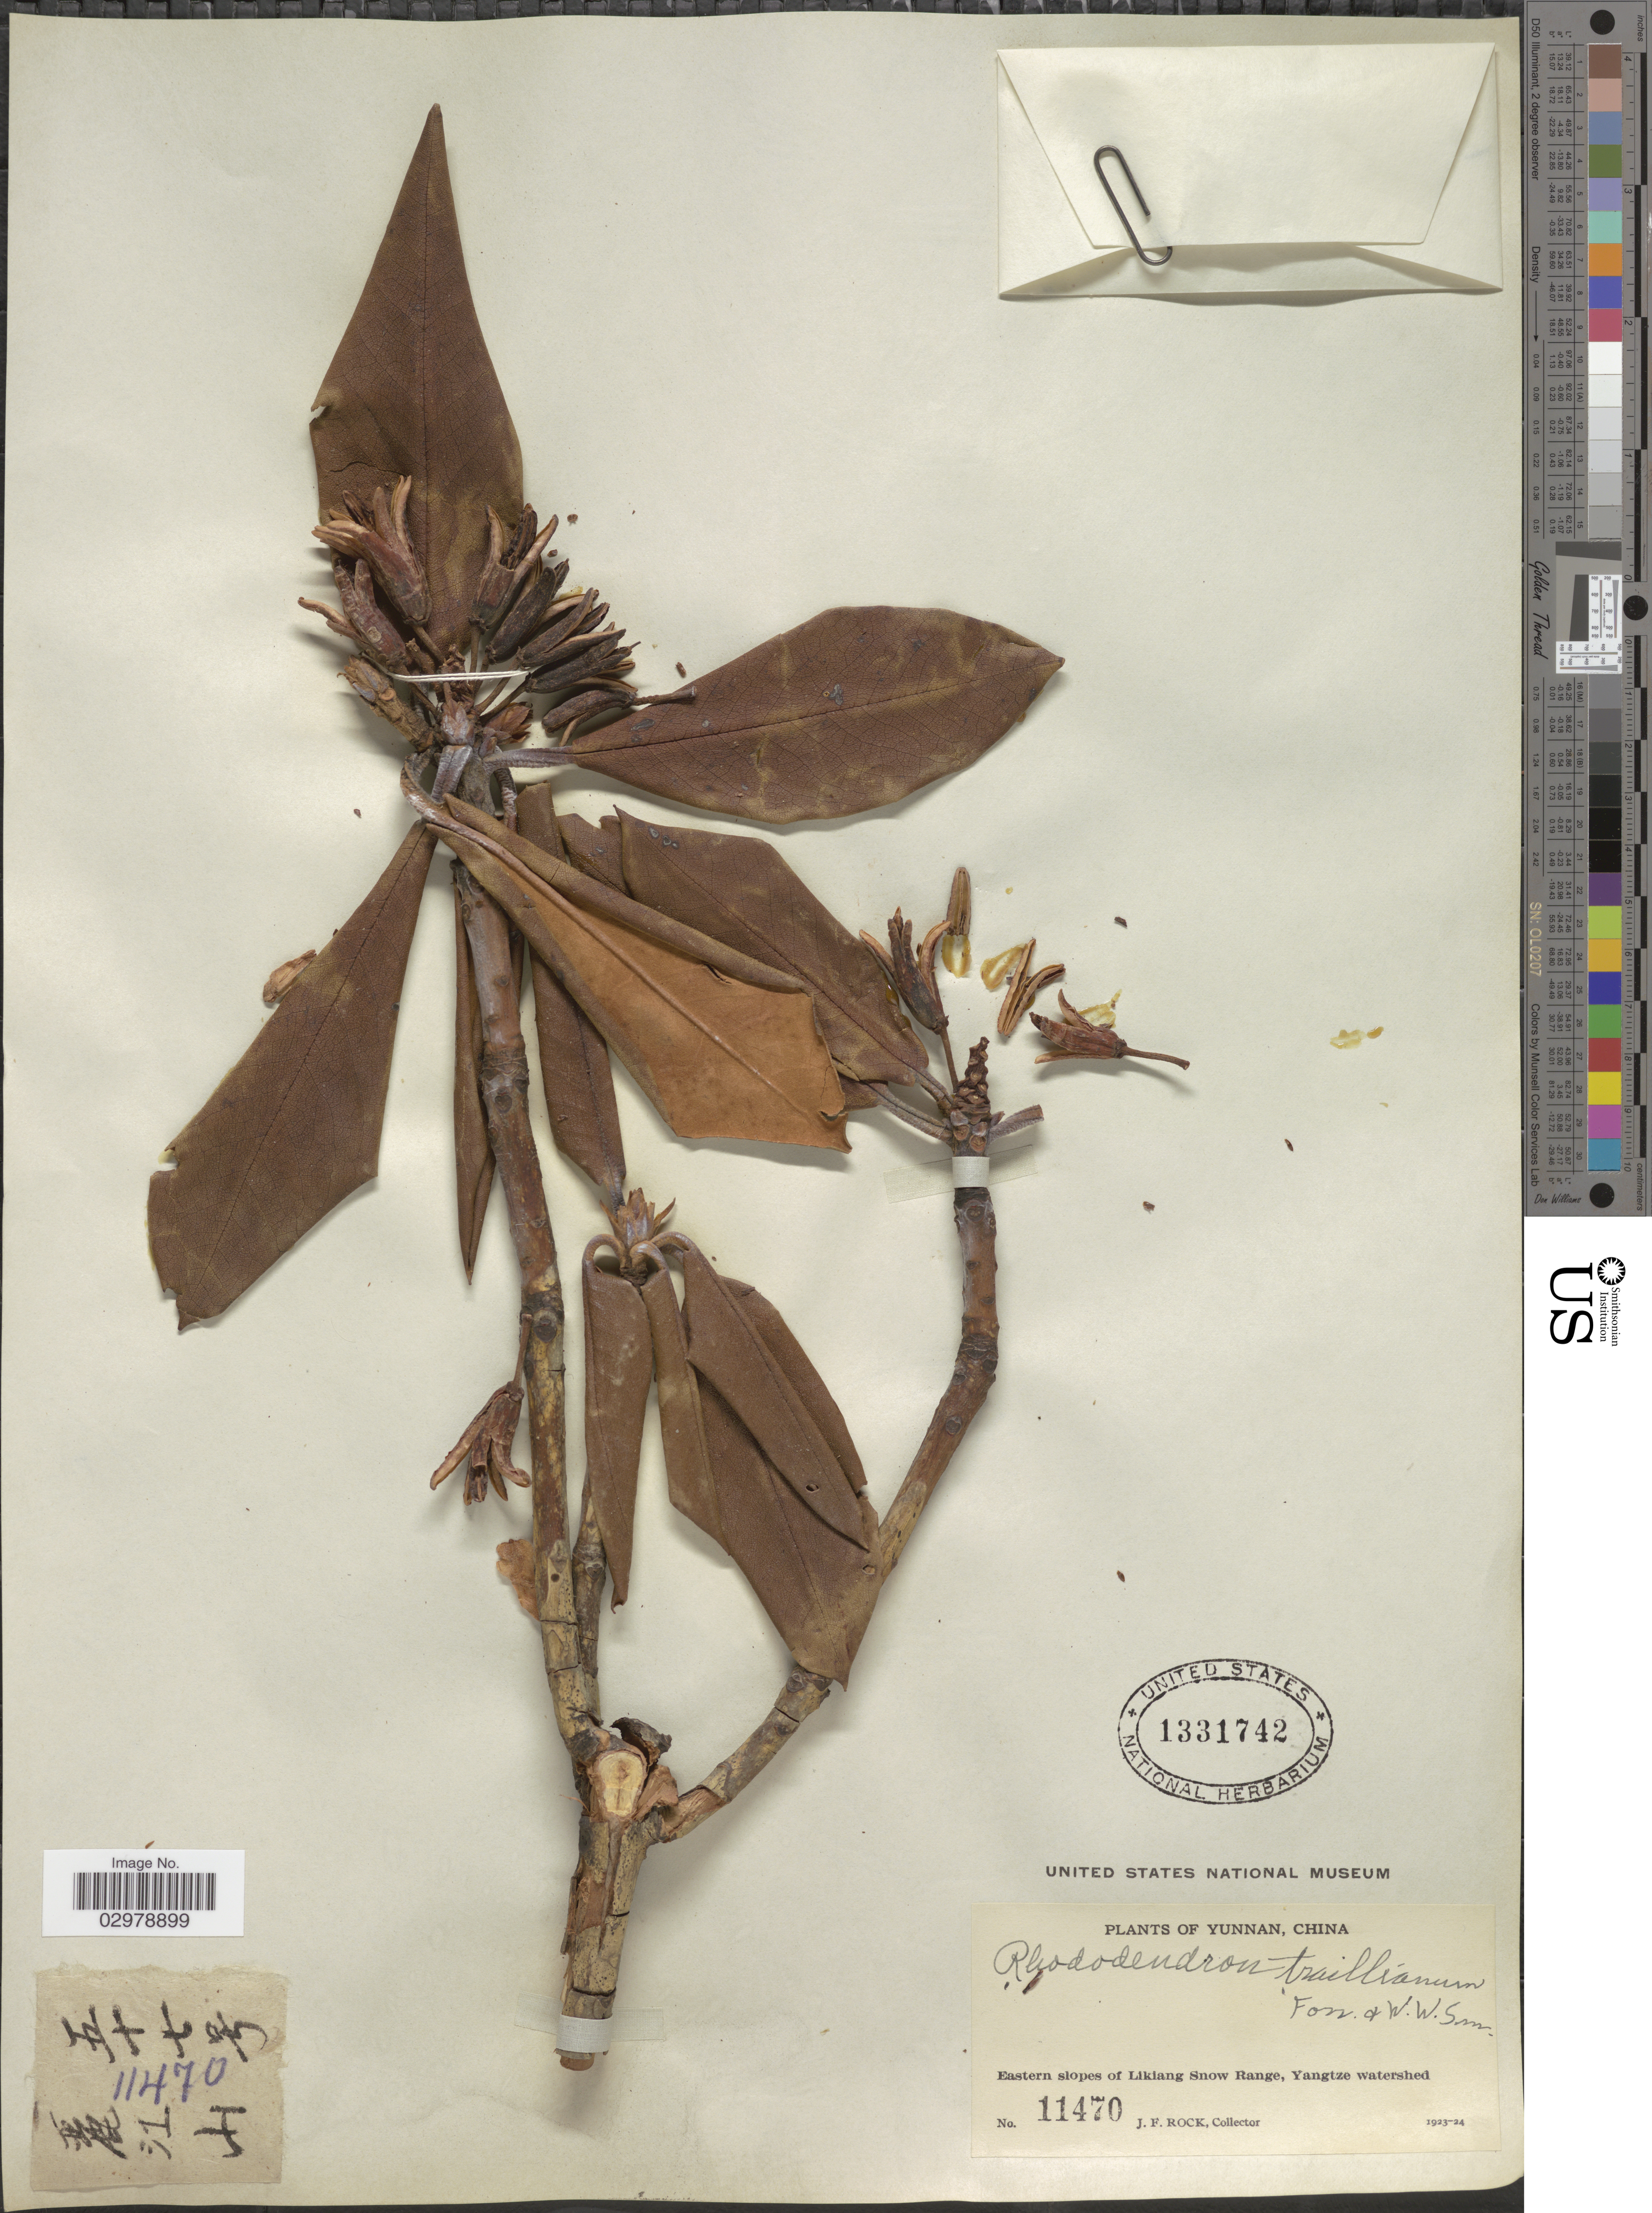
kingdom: Plantae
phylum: Tracheophyta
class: Magnoliopsida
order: Ericales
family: Ericaceae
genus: Rhododendron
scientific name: Rhododendron traillianum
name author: Forrest & W.W. Sm.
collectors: J. Rock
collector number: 11470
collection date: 1923/1924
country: China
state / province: Yunnan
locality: Eastern slopes of Likiang Snow Range, Yangtze watershed.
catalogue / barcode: US 1331742